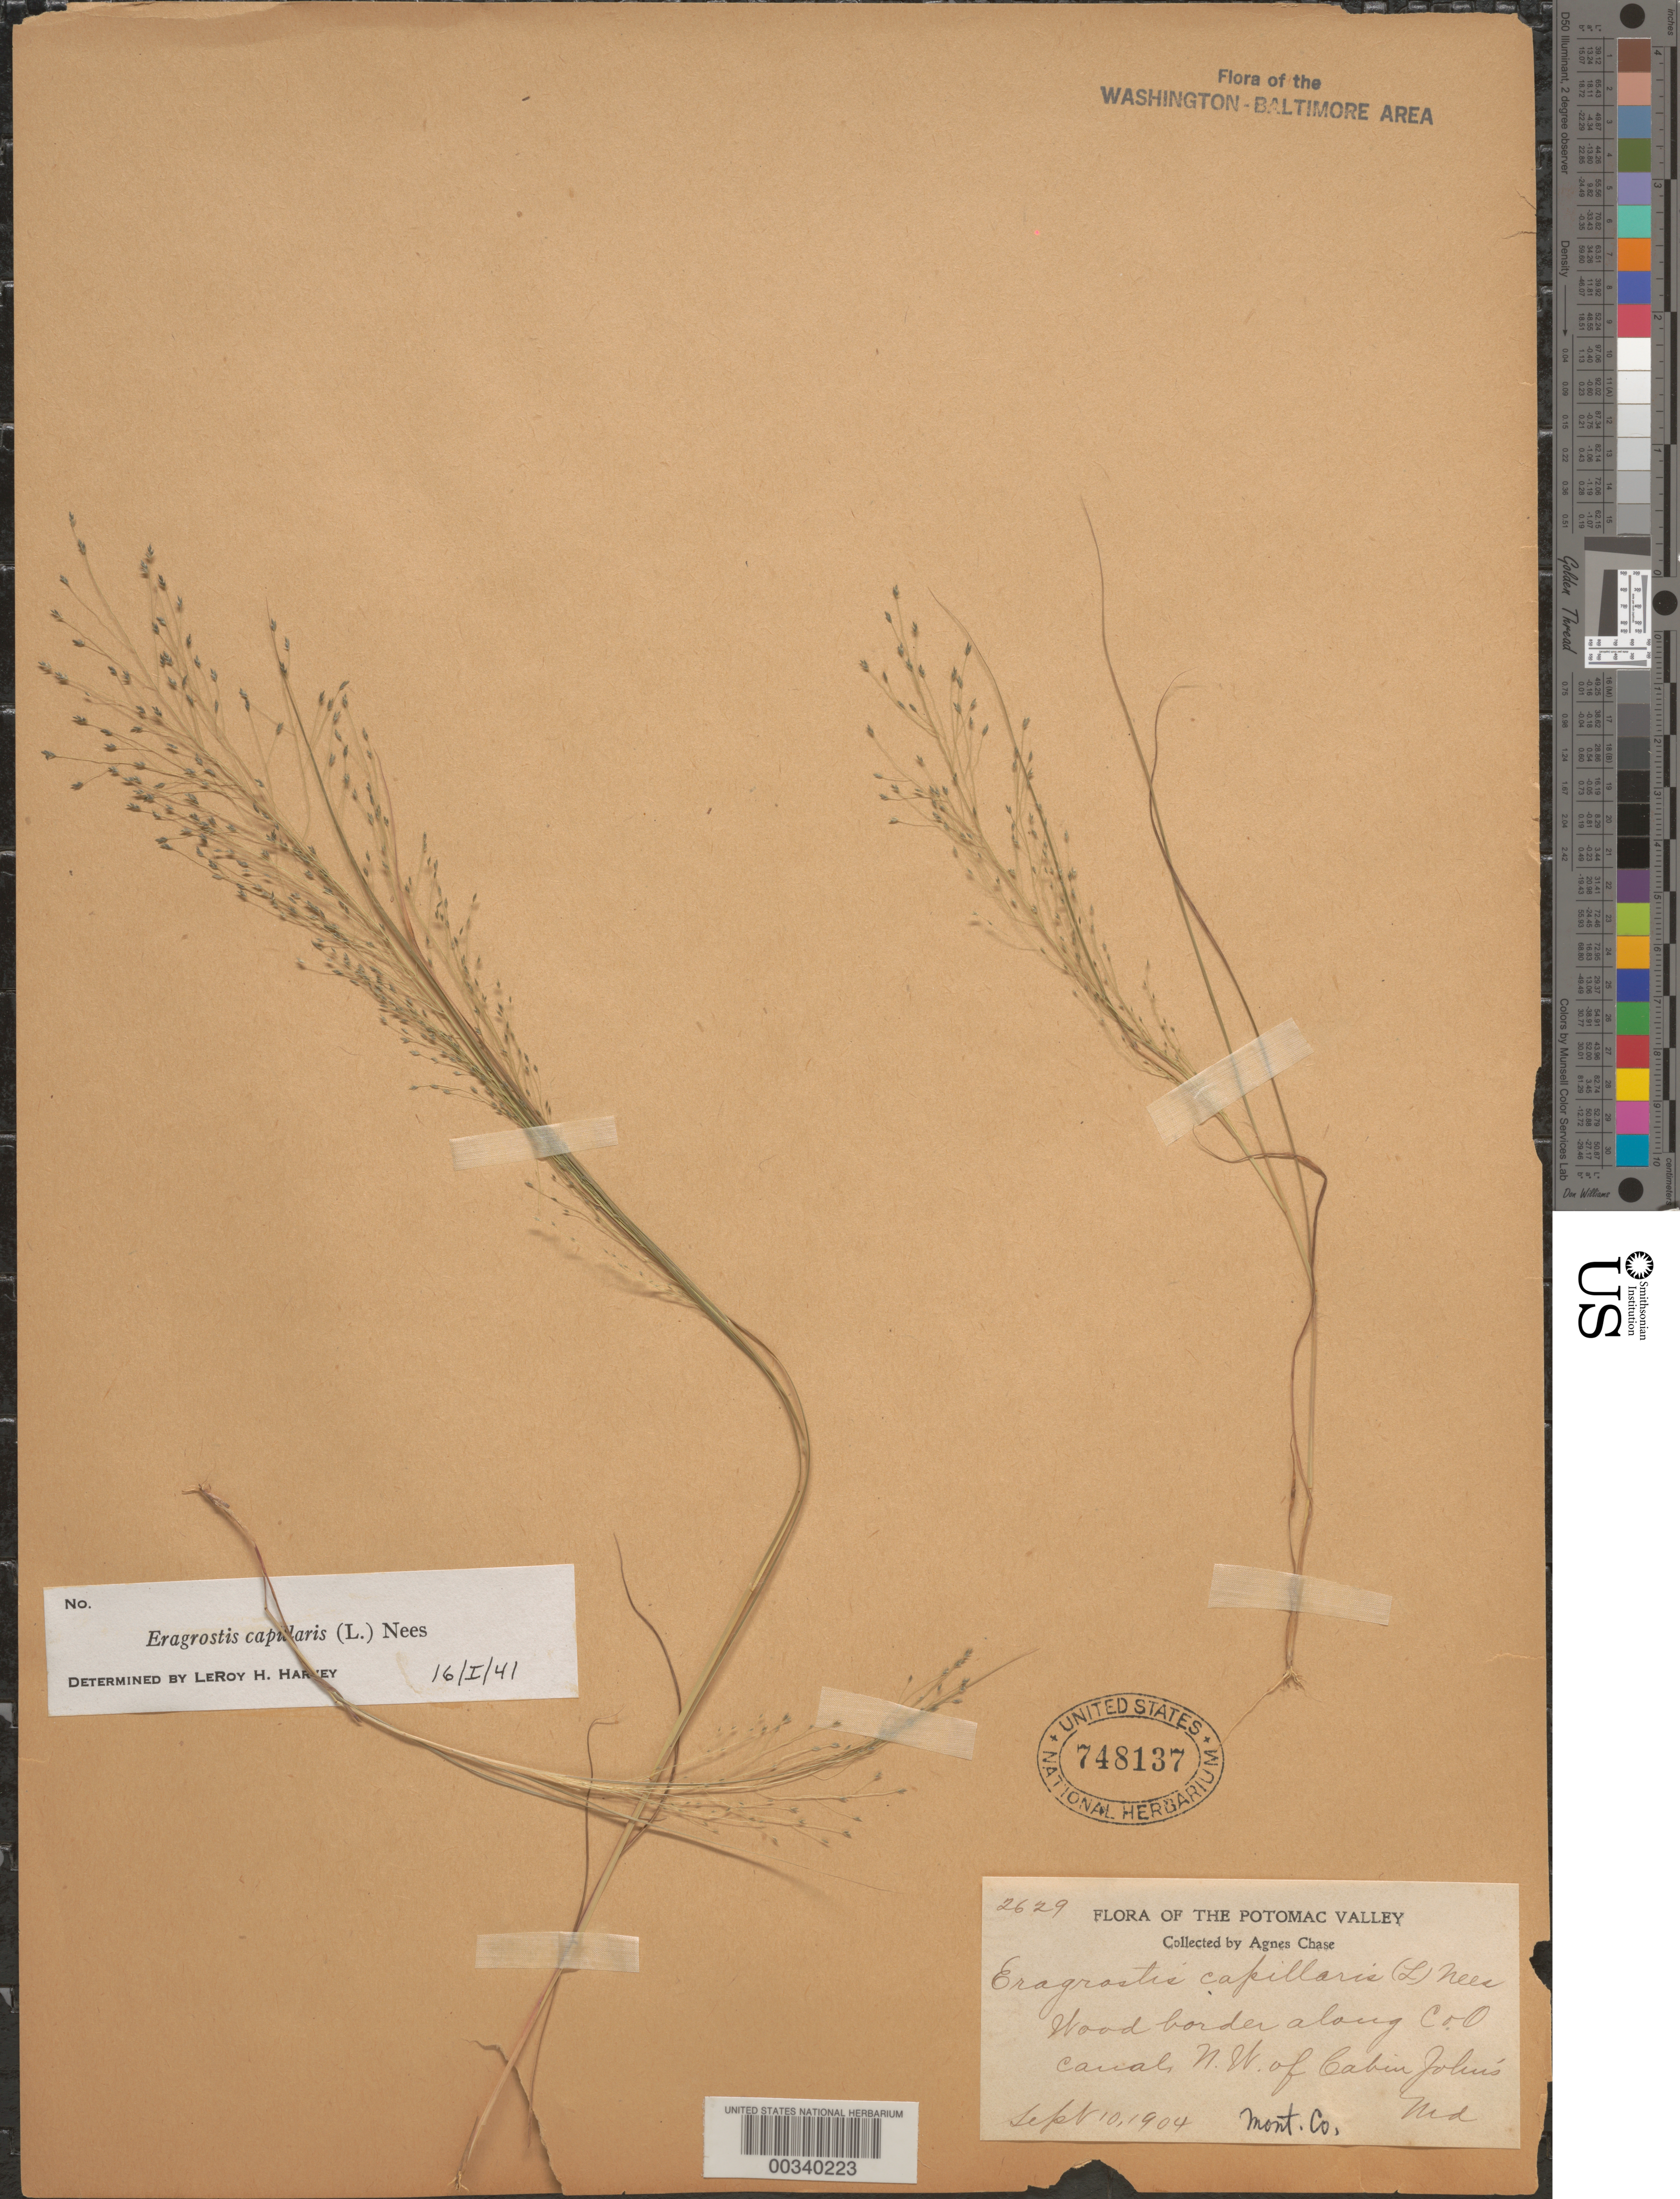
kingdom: Plantae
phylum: Tracheophyta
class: Liliopsida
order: Poales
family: Poaceae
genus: Eragrostis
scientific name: Eragrostis capillaris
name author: (L.) Nees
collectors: A. Chase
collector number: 2629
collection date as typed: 10 Sep 1904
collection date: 1904-09-10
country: United States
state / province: Maryland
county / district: Montgomery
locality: Along C & O Canal, NW of Cabin John's Bridge C. & O. Canal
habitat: Wood border along canal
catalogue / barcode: US 748137